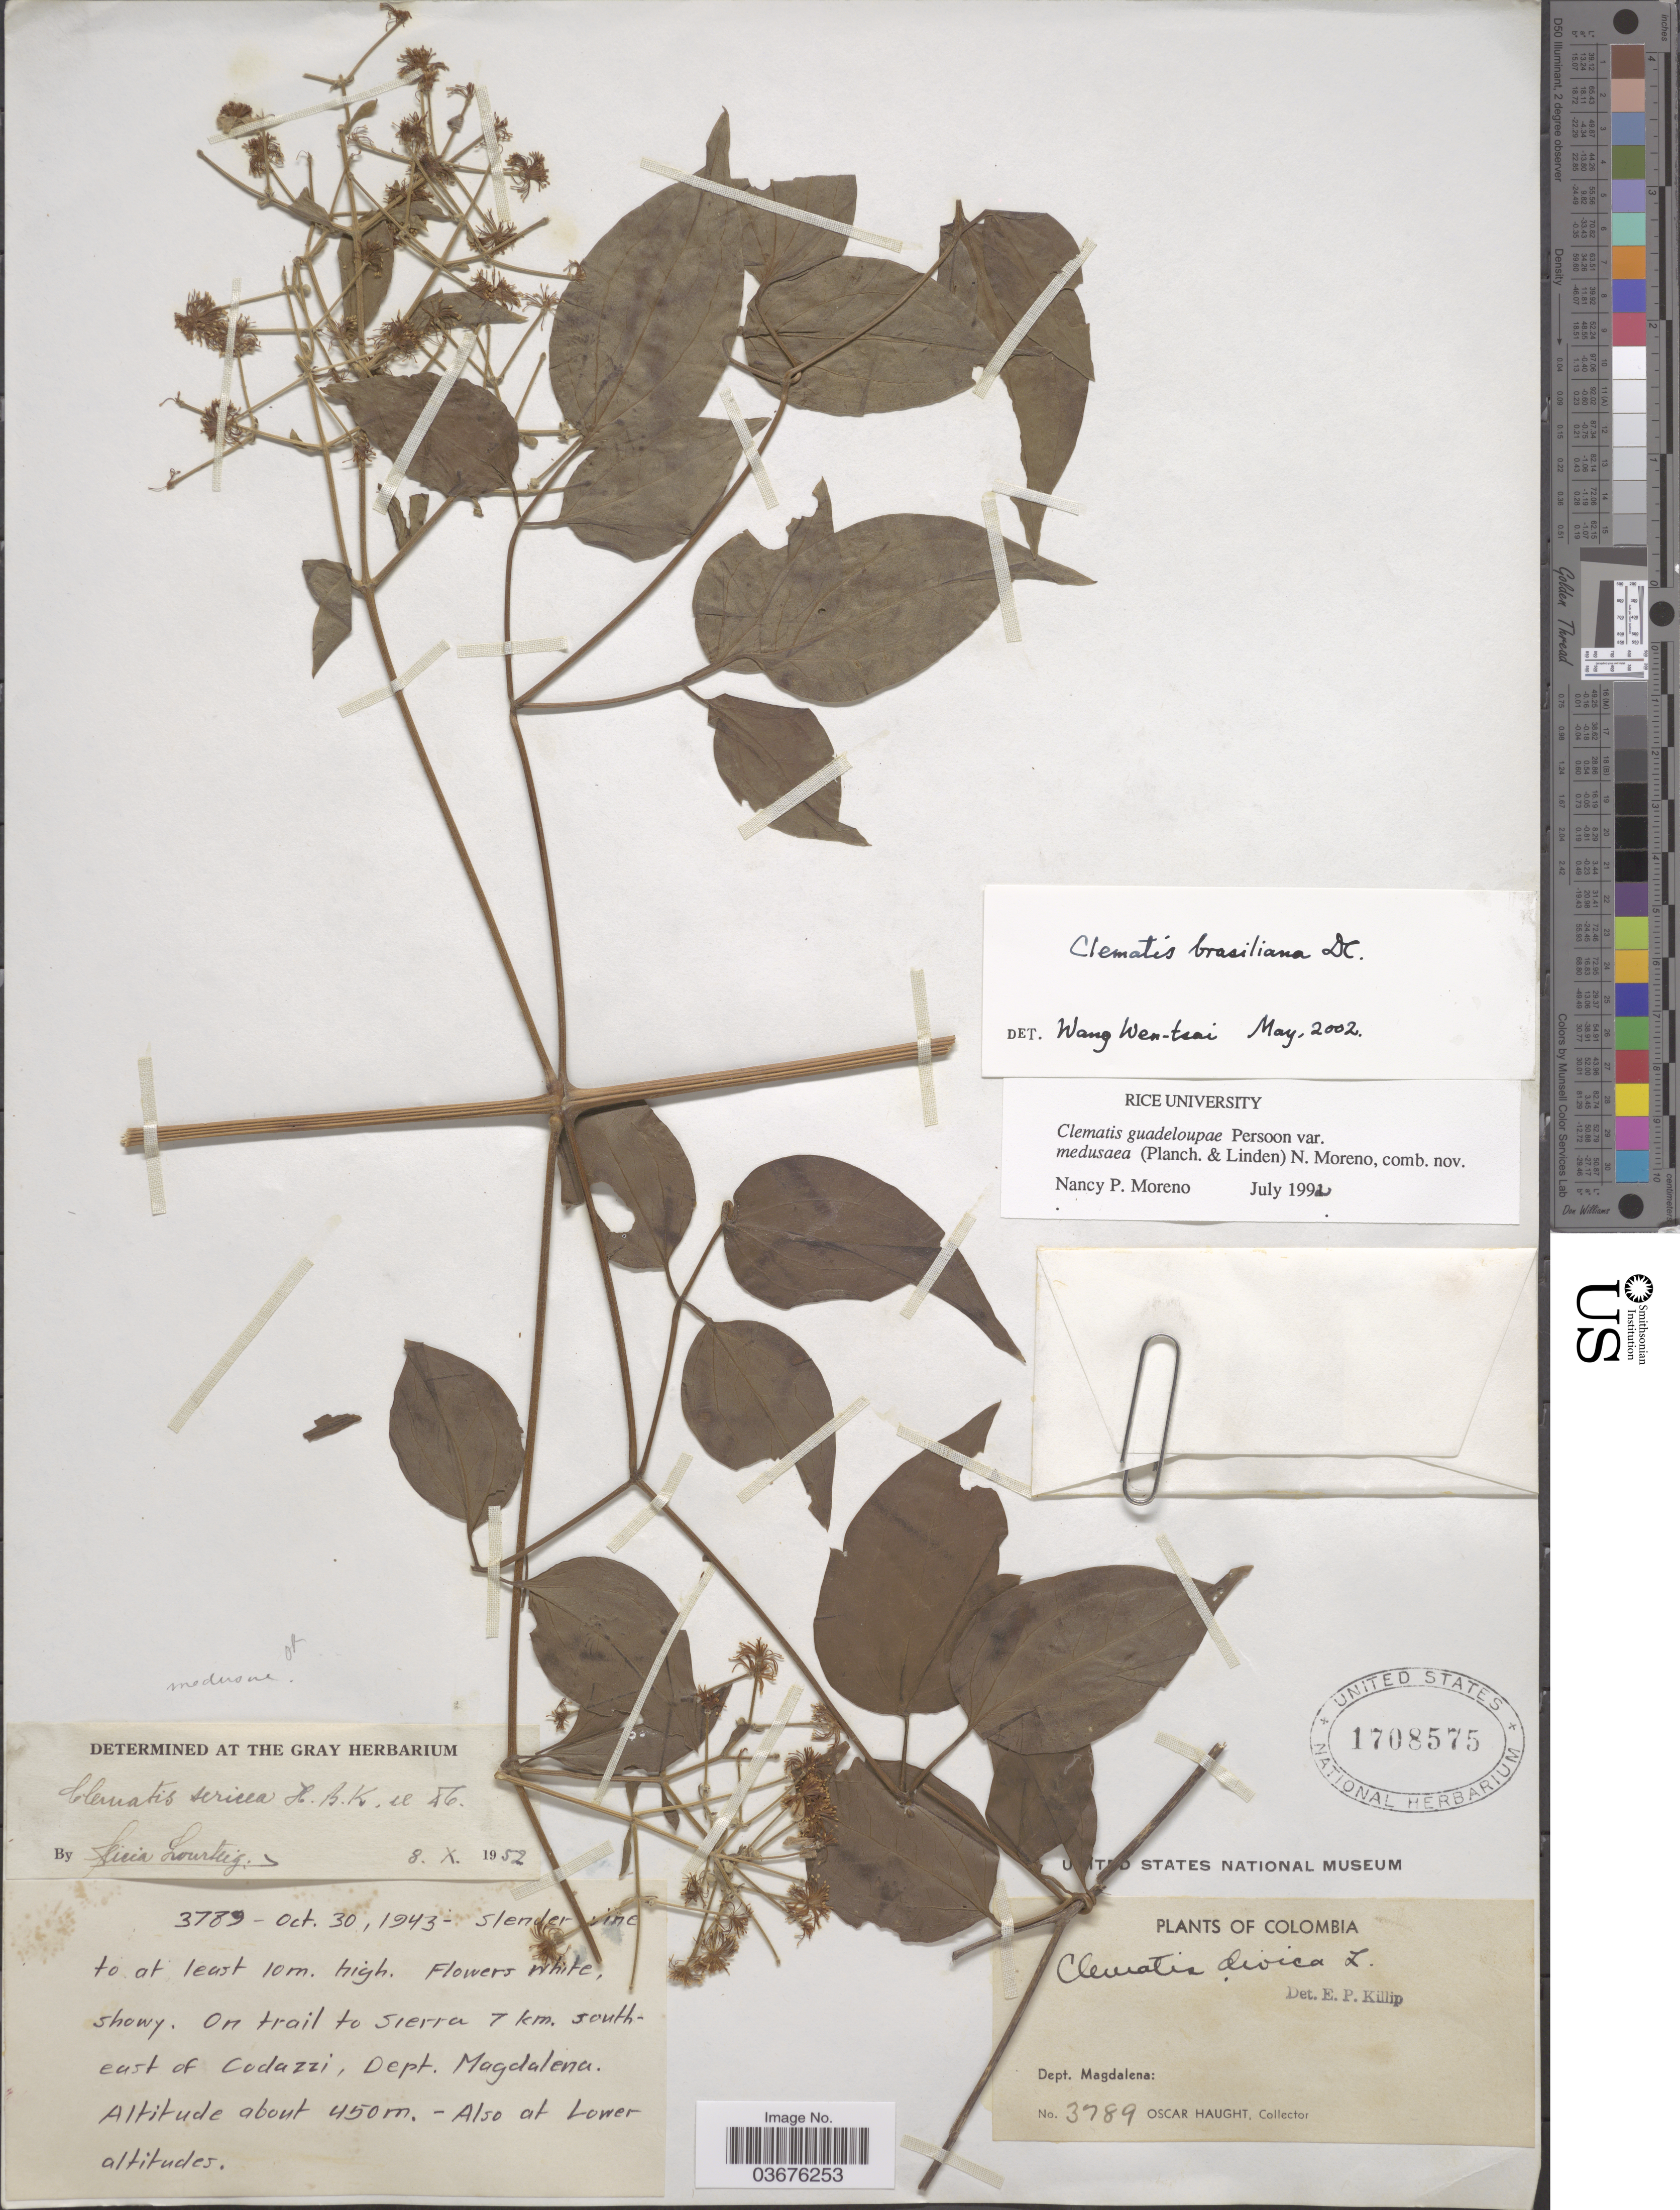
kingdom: Plantae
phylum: Tracheophyta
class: Magnoliopsida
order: Ranunculales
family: Ranunculaceae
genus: Clematis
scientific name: Clematis brasiliana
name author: DC.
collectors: O. Haught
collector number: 3789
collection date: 1943-10-30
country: Colombia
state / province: Magdalena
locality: On trail to Sierra 7 km. southeast of Codazzi, Dept. Magdalena.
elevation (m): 450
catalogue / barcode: US 1708575